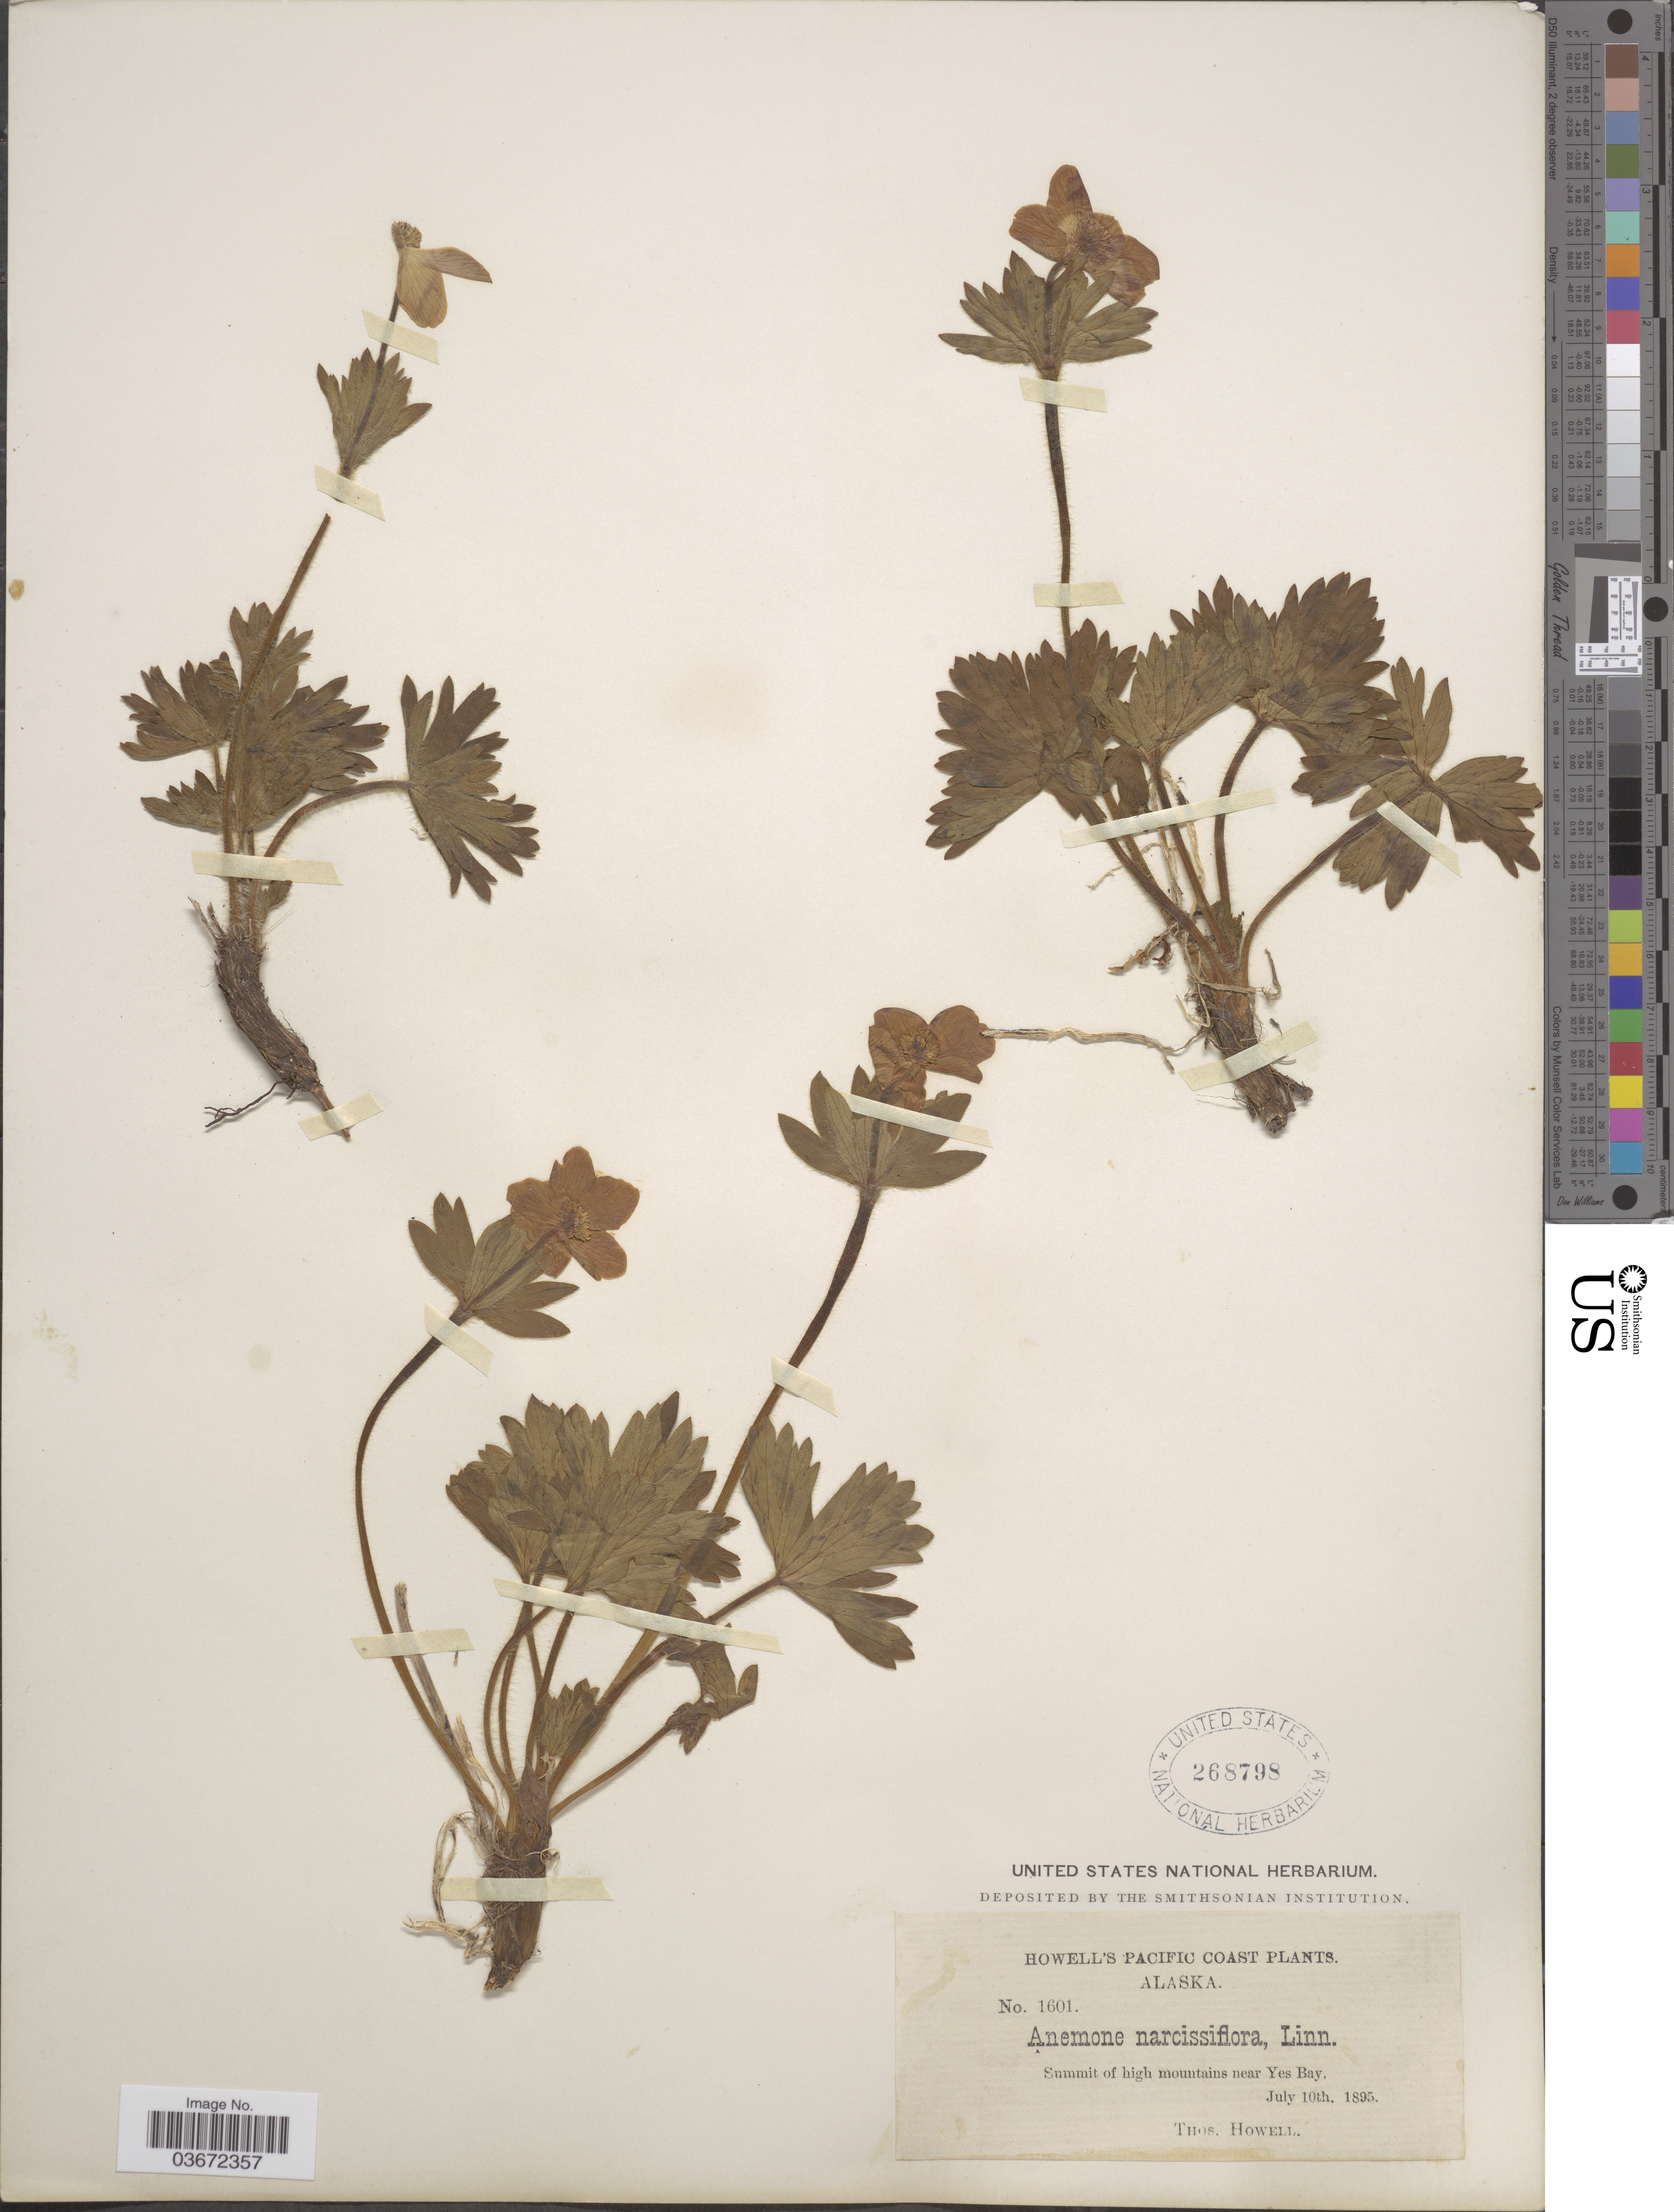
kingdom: Plantae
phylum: Tracheophyta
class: Magnoliopsida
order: Ranunculales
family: Ranunculaceae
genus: Anemone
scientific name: Anemone narcissiflora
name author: L.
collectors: T. Howell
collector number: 1601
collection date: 1895-07-10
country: United States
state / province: Alaska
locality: Pacific Coast. Summit of high mountains near Yes Bay.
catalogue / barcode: US 268798